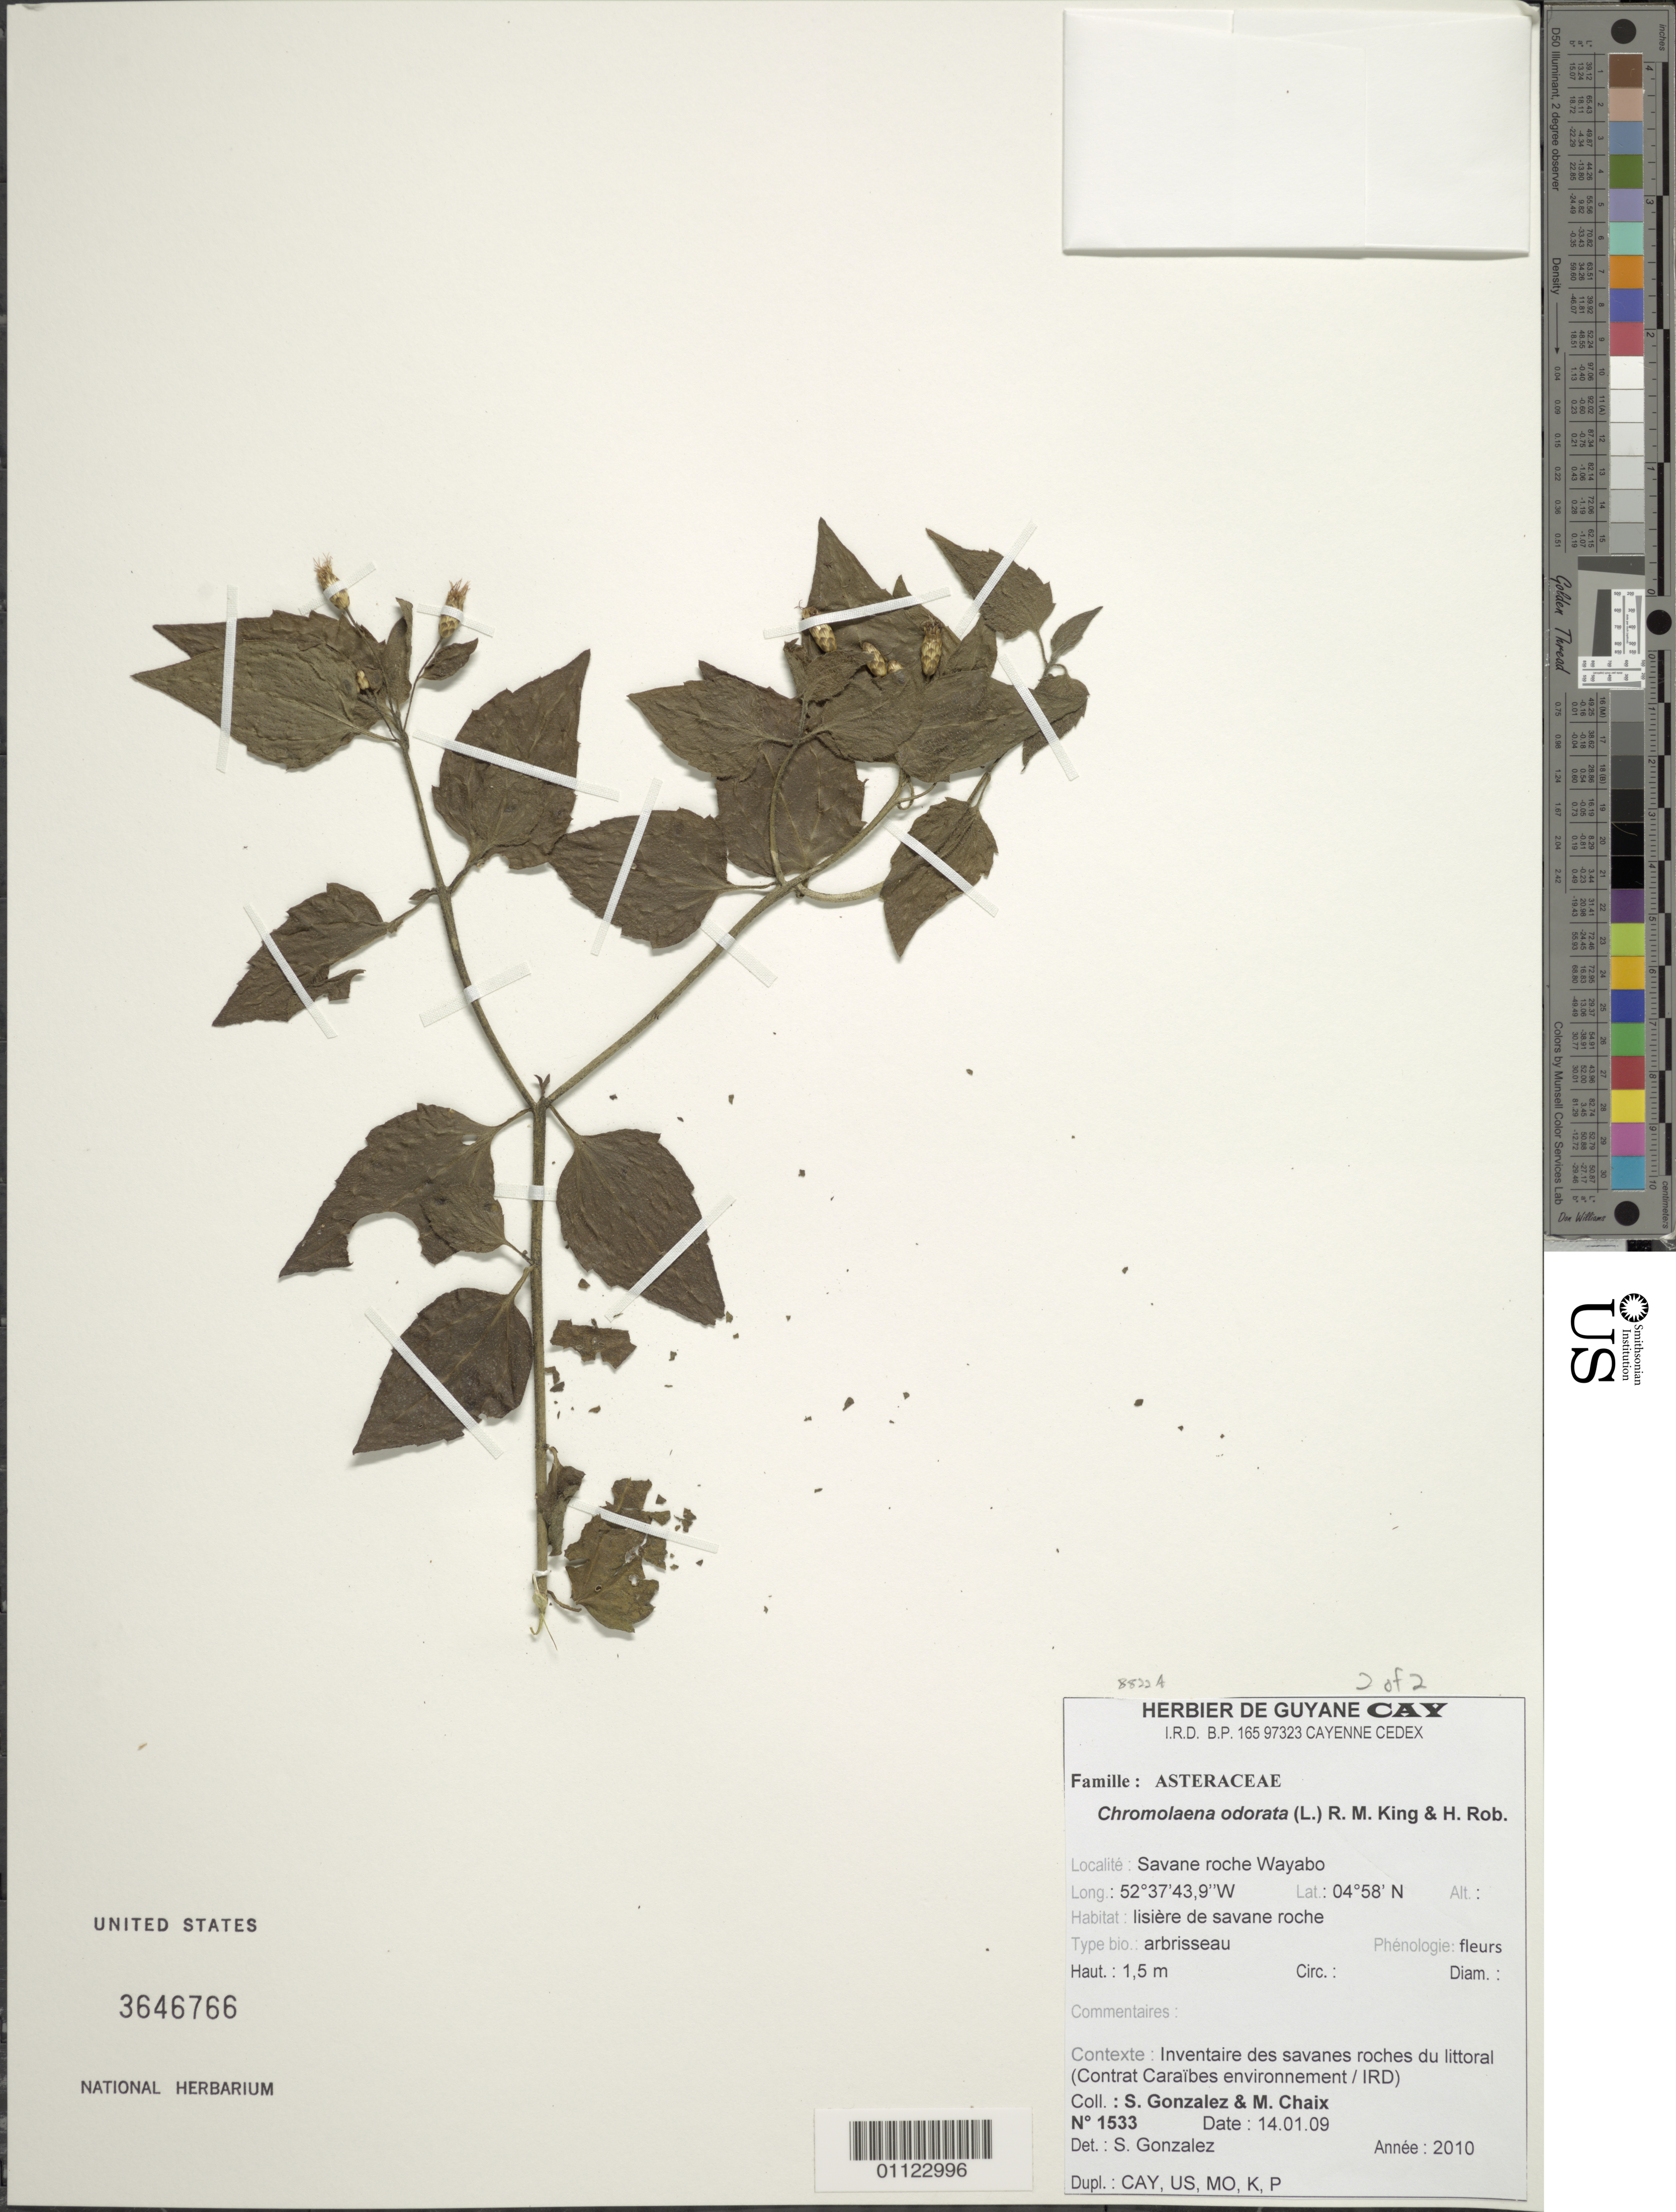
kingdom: Plantae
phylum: Tracheophyta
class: Magnoliopsida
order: Asterales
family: Asteraceae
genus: Chromolaena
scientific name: Chromolaena odorata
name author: (L.) R.M. King & H. Rob.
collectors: S. Gonzalez & M. Chaix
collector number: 15363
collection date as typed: Transcribed d/m/y: 14/1/09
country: French Guiana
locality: Savane roche Wayabo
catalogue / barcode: US 3646766